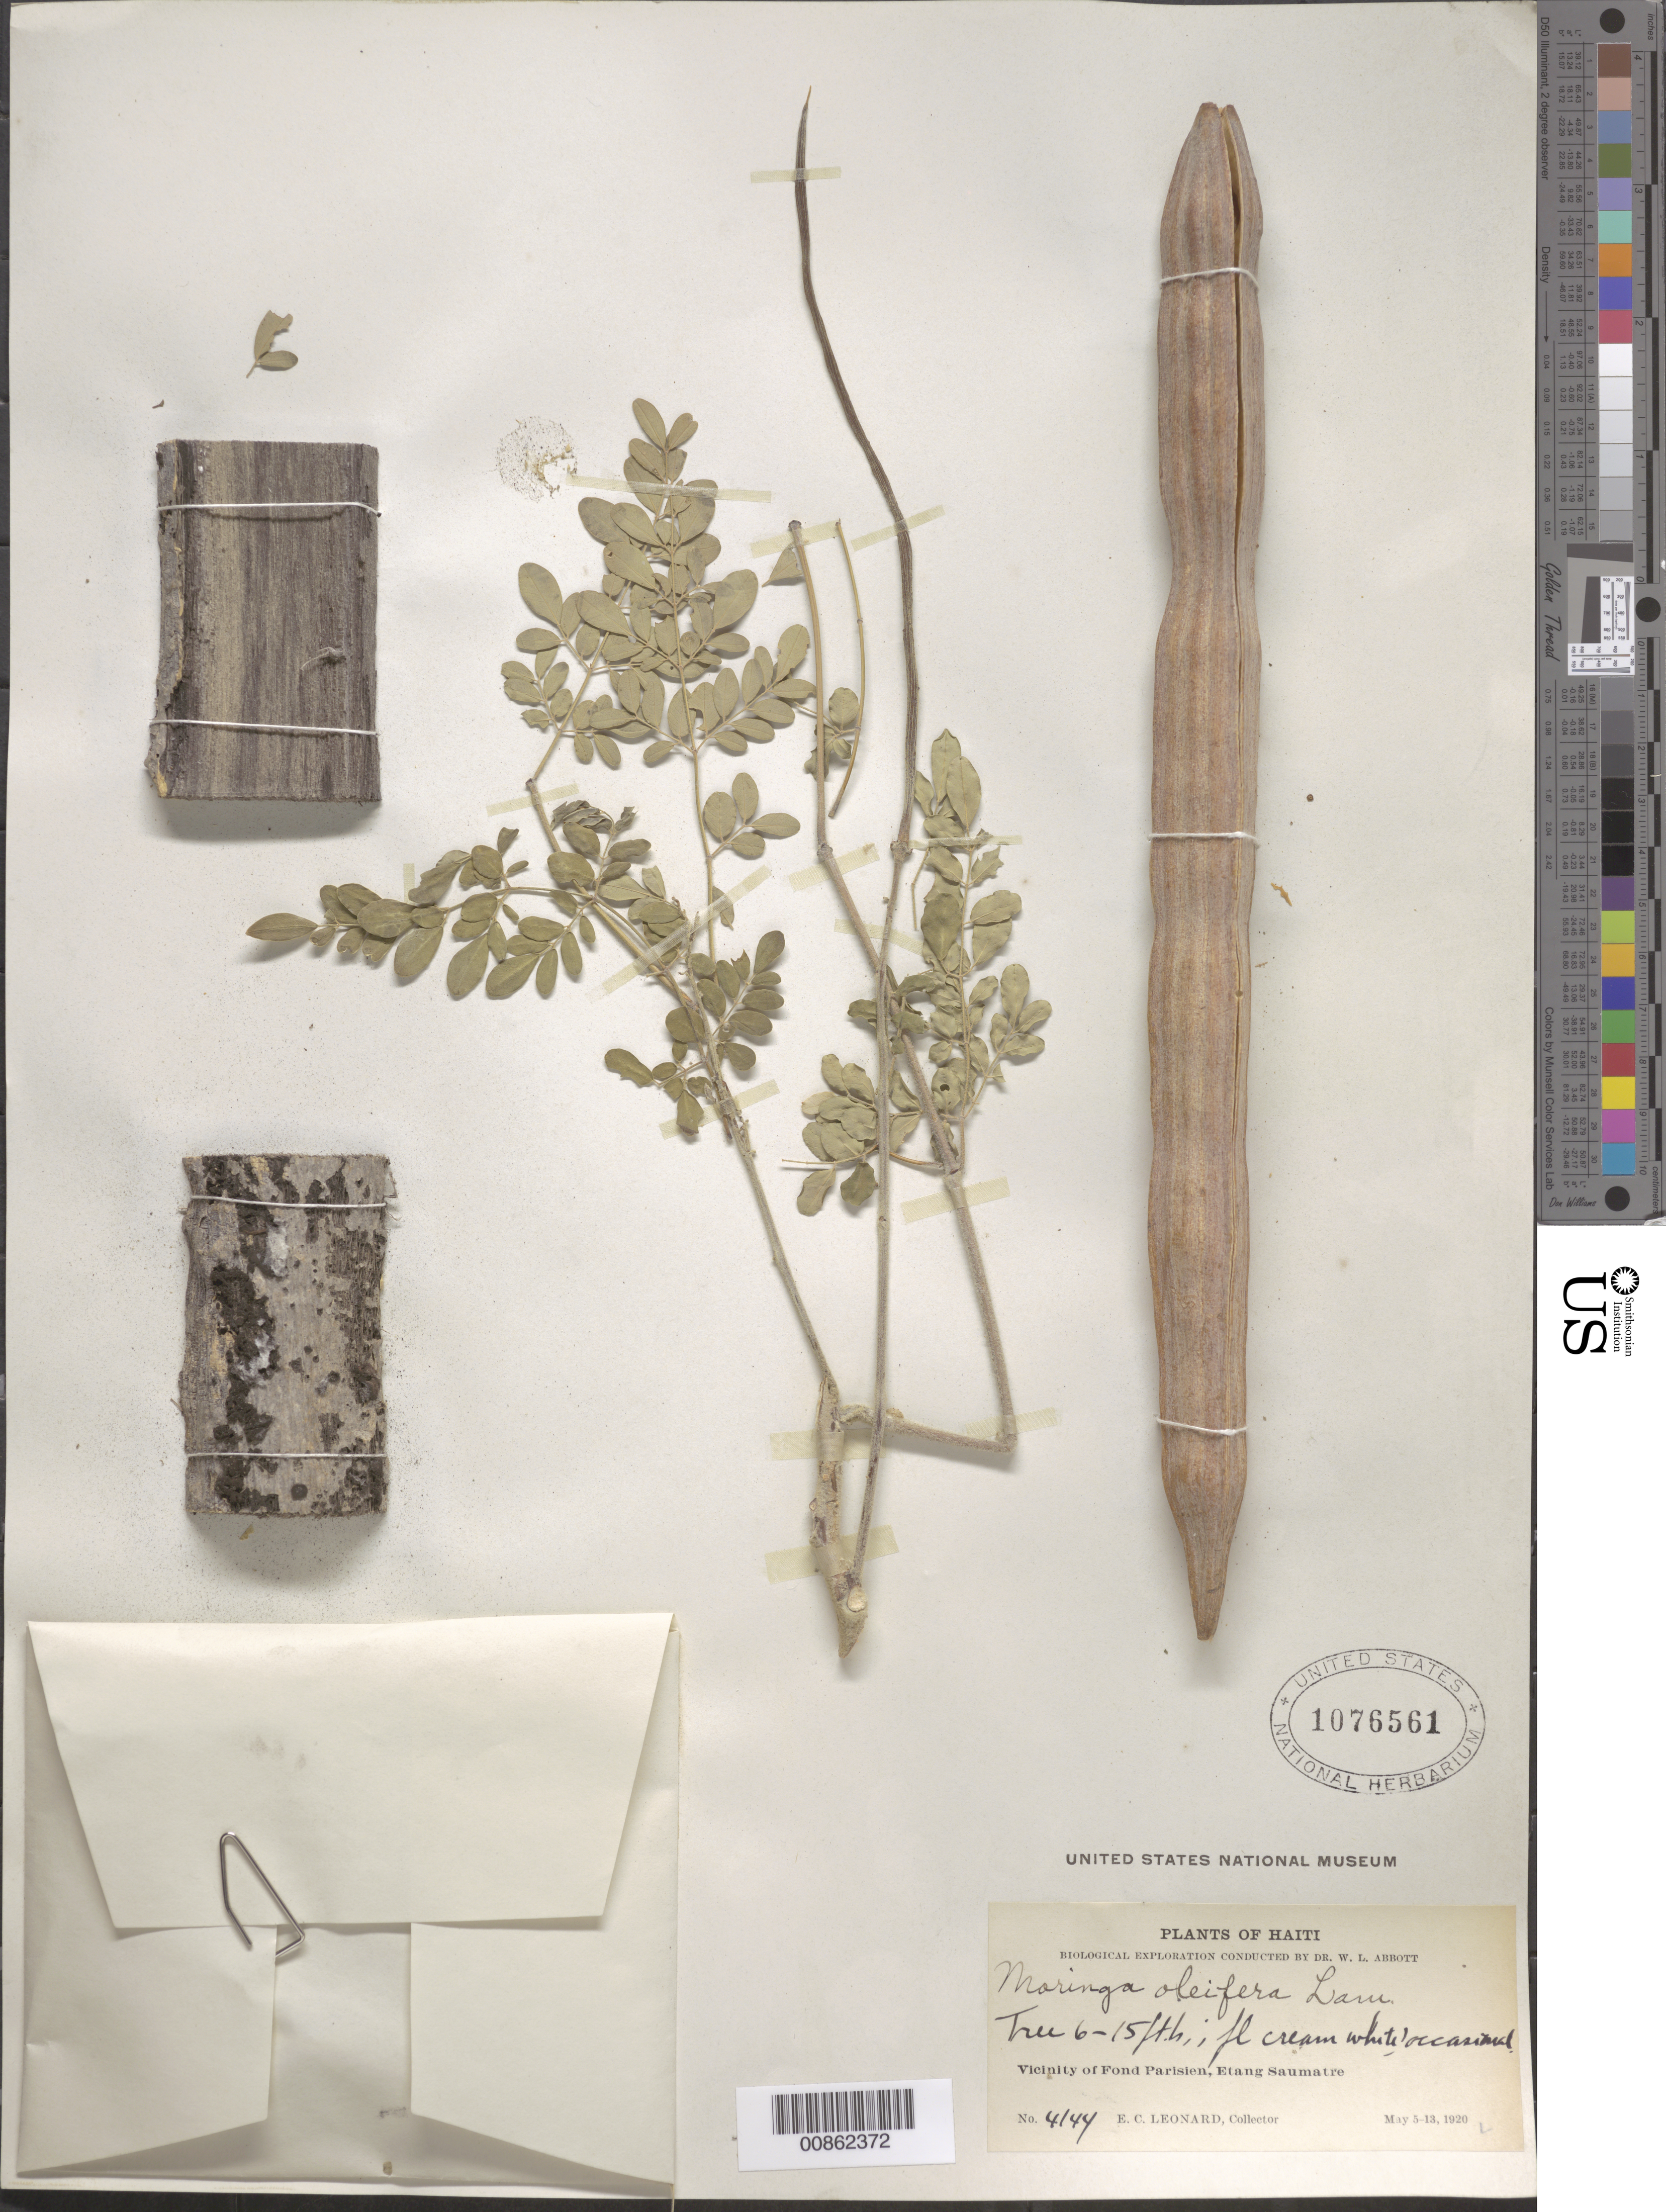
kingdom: Plantae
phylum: Tracheophyta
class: Magnoliopsida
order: Brassicales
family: Moringaceae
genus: Moringa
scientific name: Moringa oleifera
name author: Lam.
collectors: E. C. Leonard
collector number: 4144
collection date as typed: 05 May 1920 to 13 May 1920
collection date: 1920-05-05/1920-05-13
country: Haiti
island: Hispaniola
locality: Vicinity of Fond Parisien, Etang Saumatre.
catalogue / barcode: US 1076561